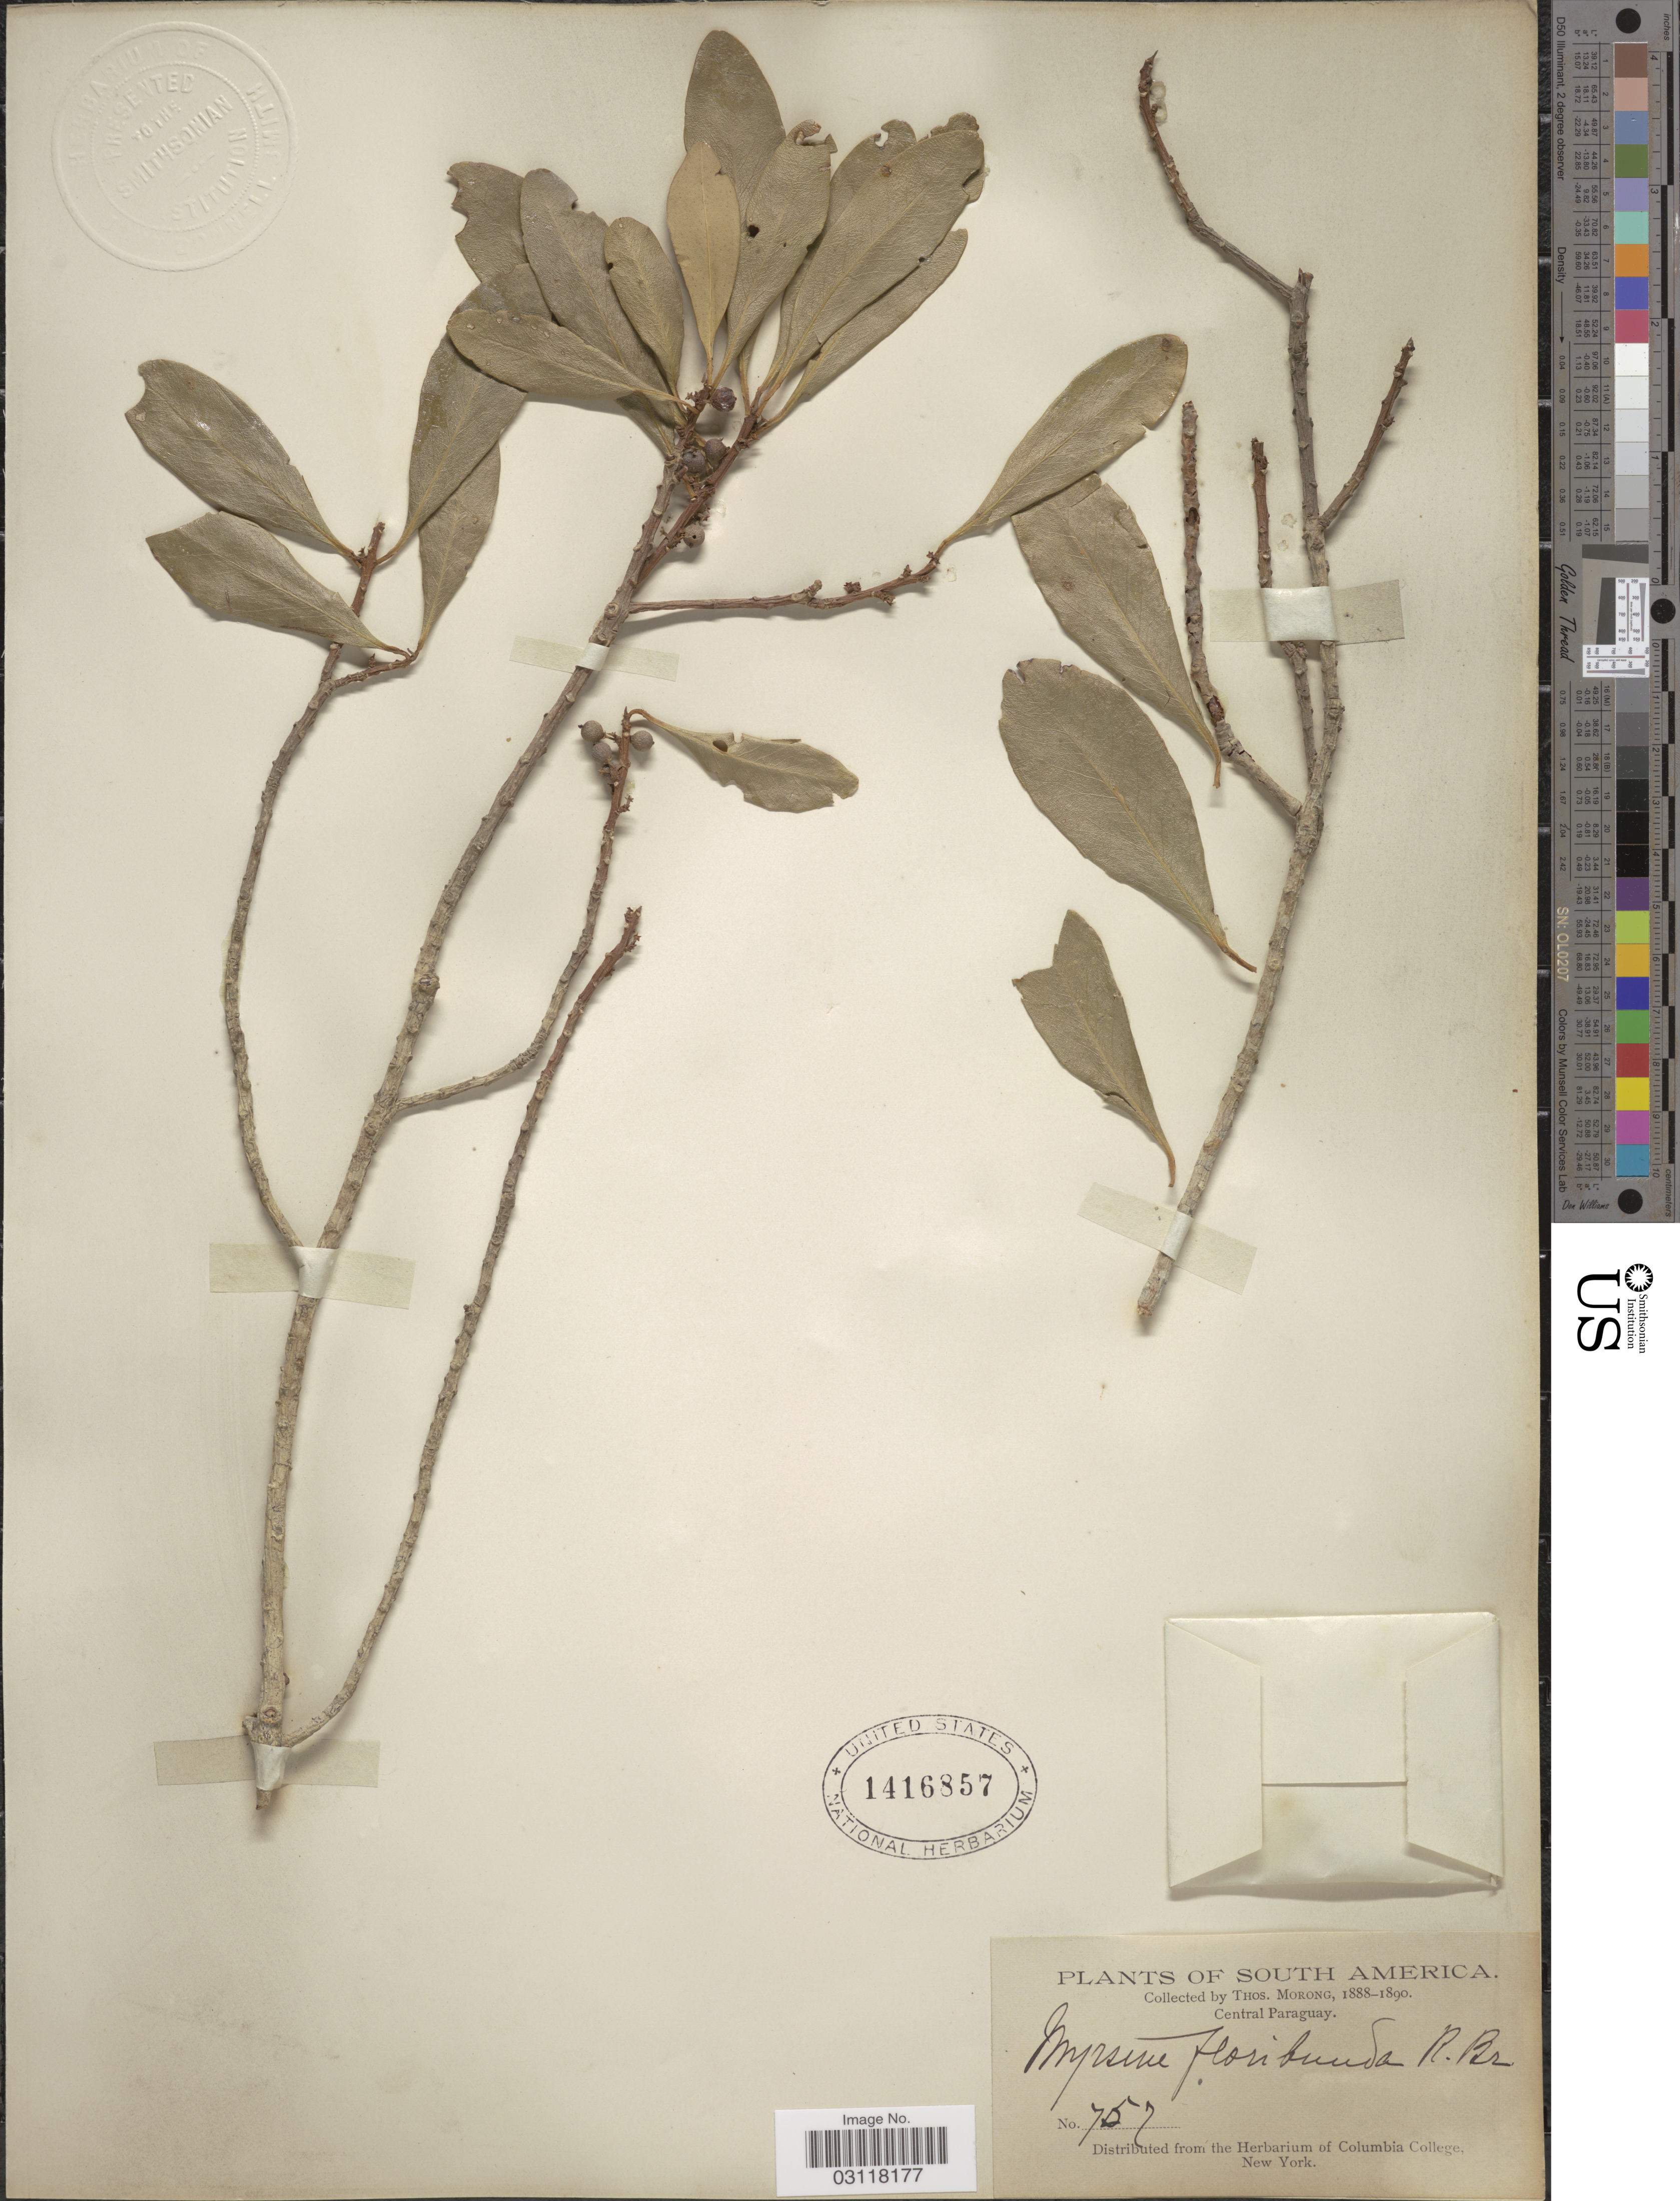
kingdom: Plantae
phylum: Tracheophyta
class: Magnoliopsida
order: Ericales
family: Primulaceae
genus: Rapanea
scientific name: Rapanea guianensis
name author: Aubl.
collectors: ex herb. T. Morong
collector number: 757*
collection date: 1888/1890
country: Paraguay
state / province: Central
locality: South America. Central Paraguay.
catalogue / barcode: US 1416857